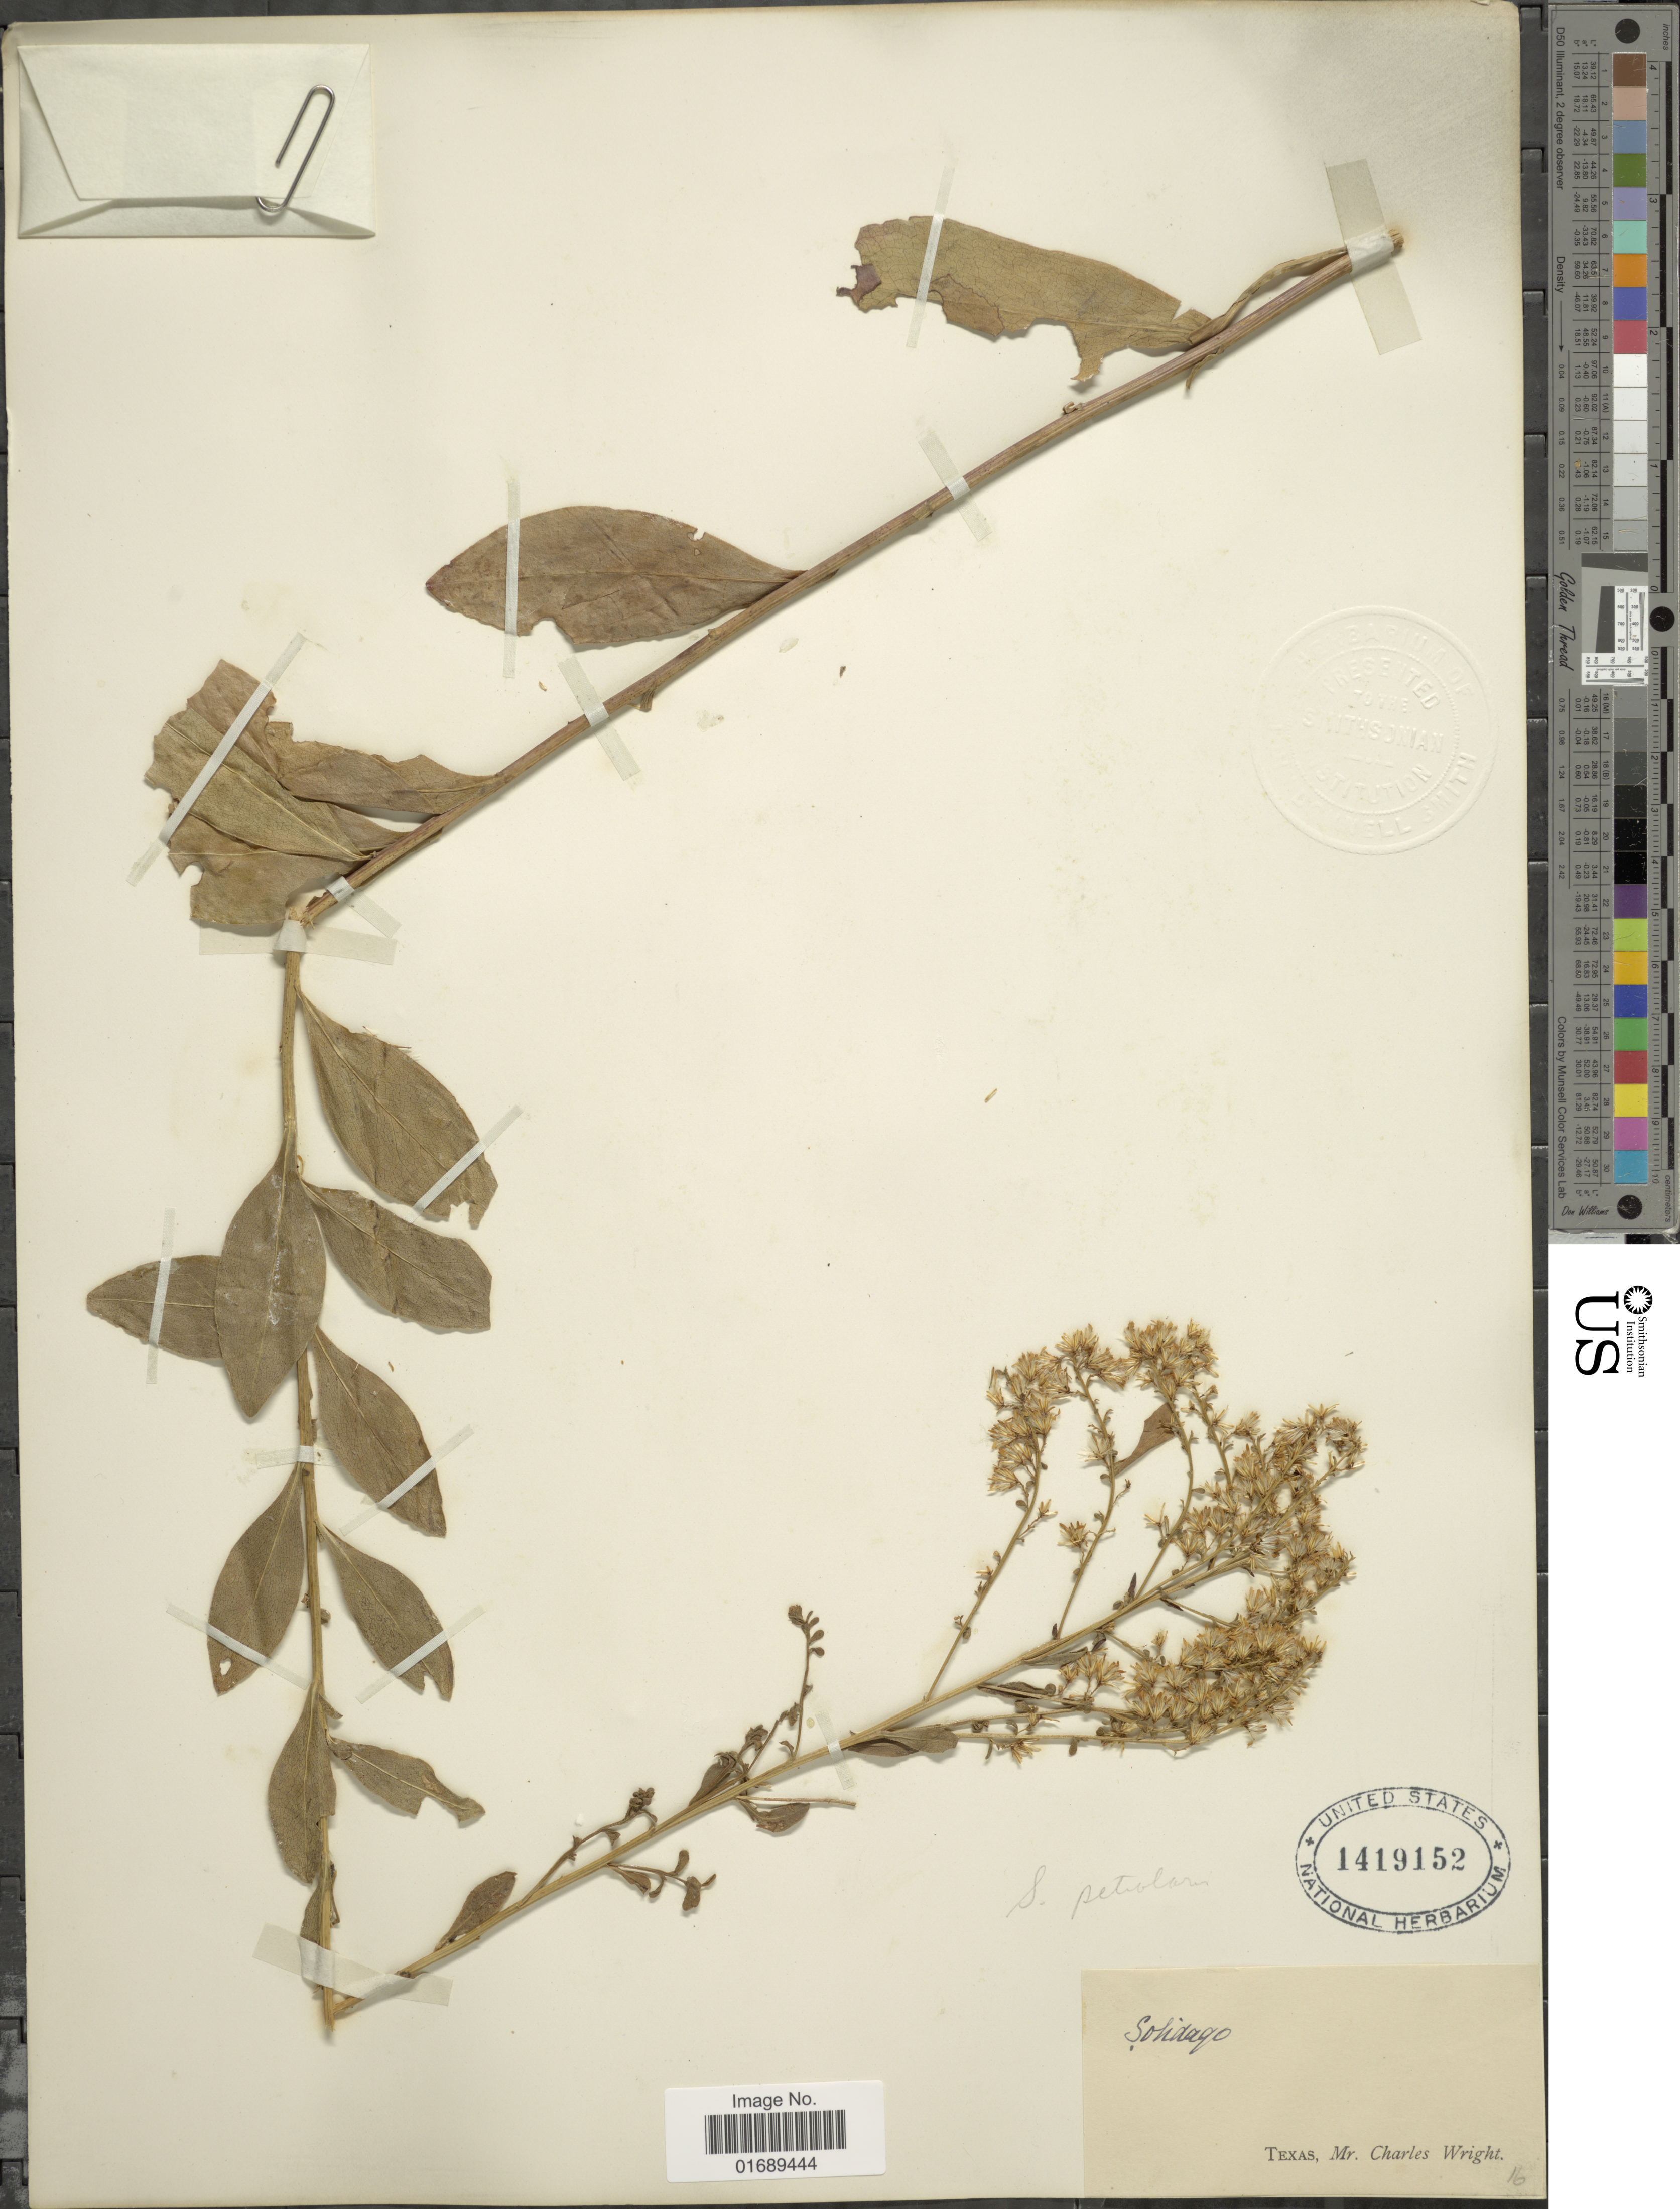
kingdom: Plantae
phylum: Tracheophyta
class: Magnoliopsida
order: Asterales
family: Asteraceae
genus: Solidago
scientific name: Solidago petiolaris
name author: Aiton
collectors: C. Wright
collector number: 16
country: United States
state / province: Texas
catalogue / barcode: US 1419152